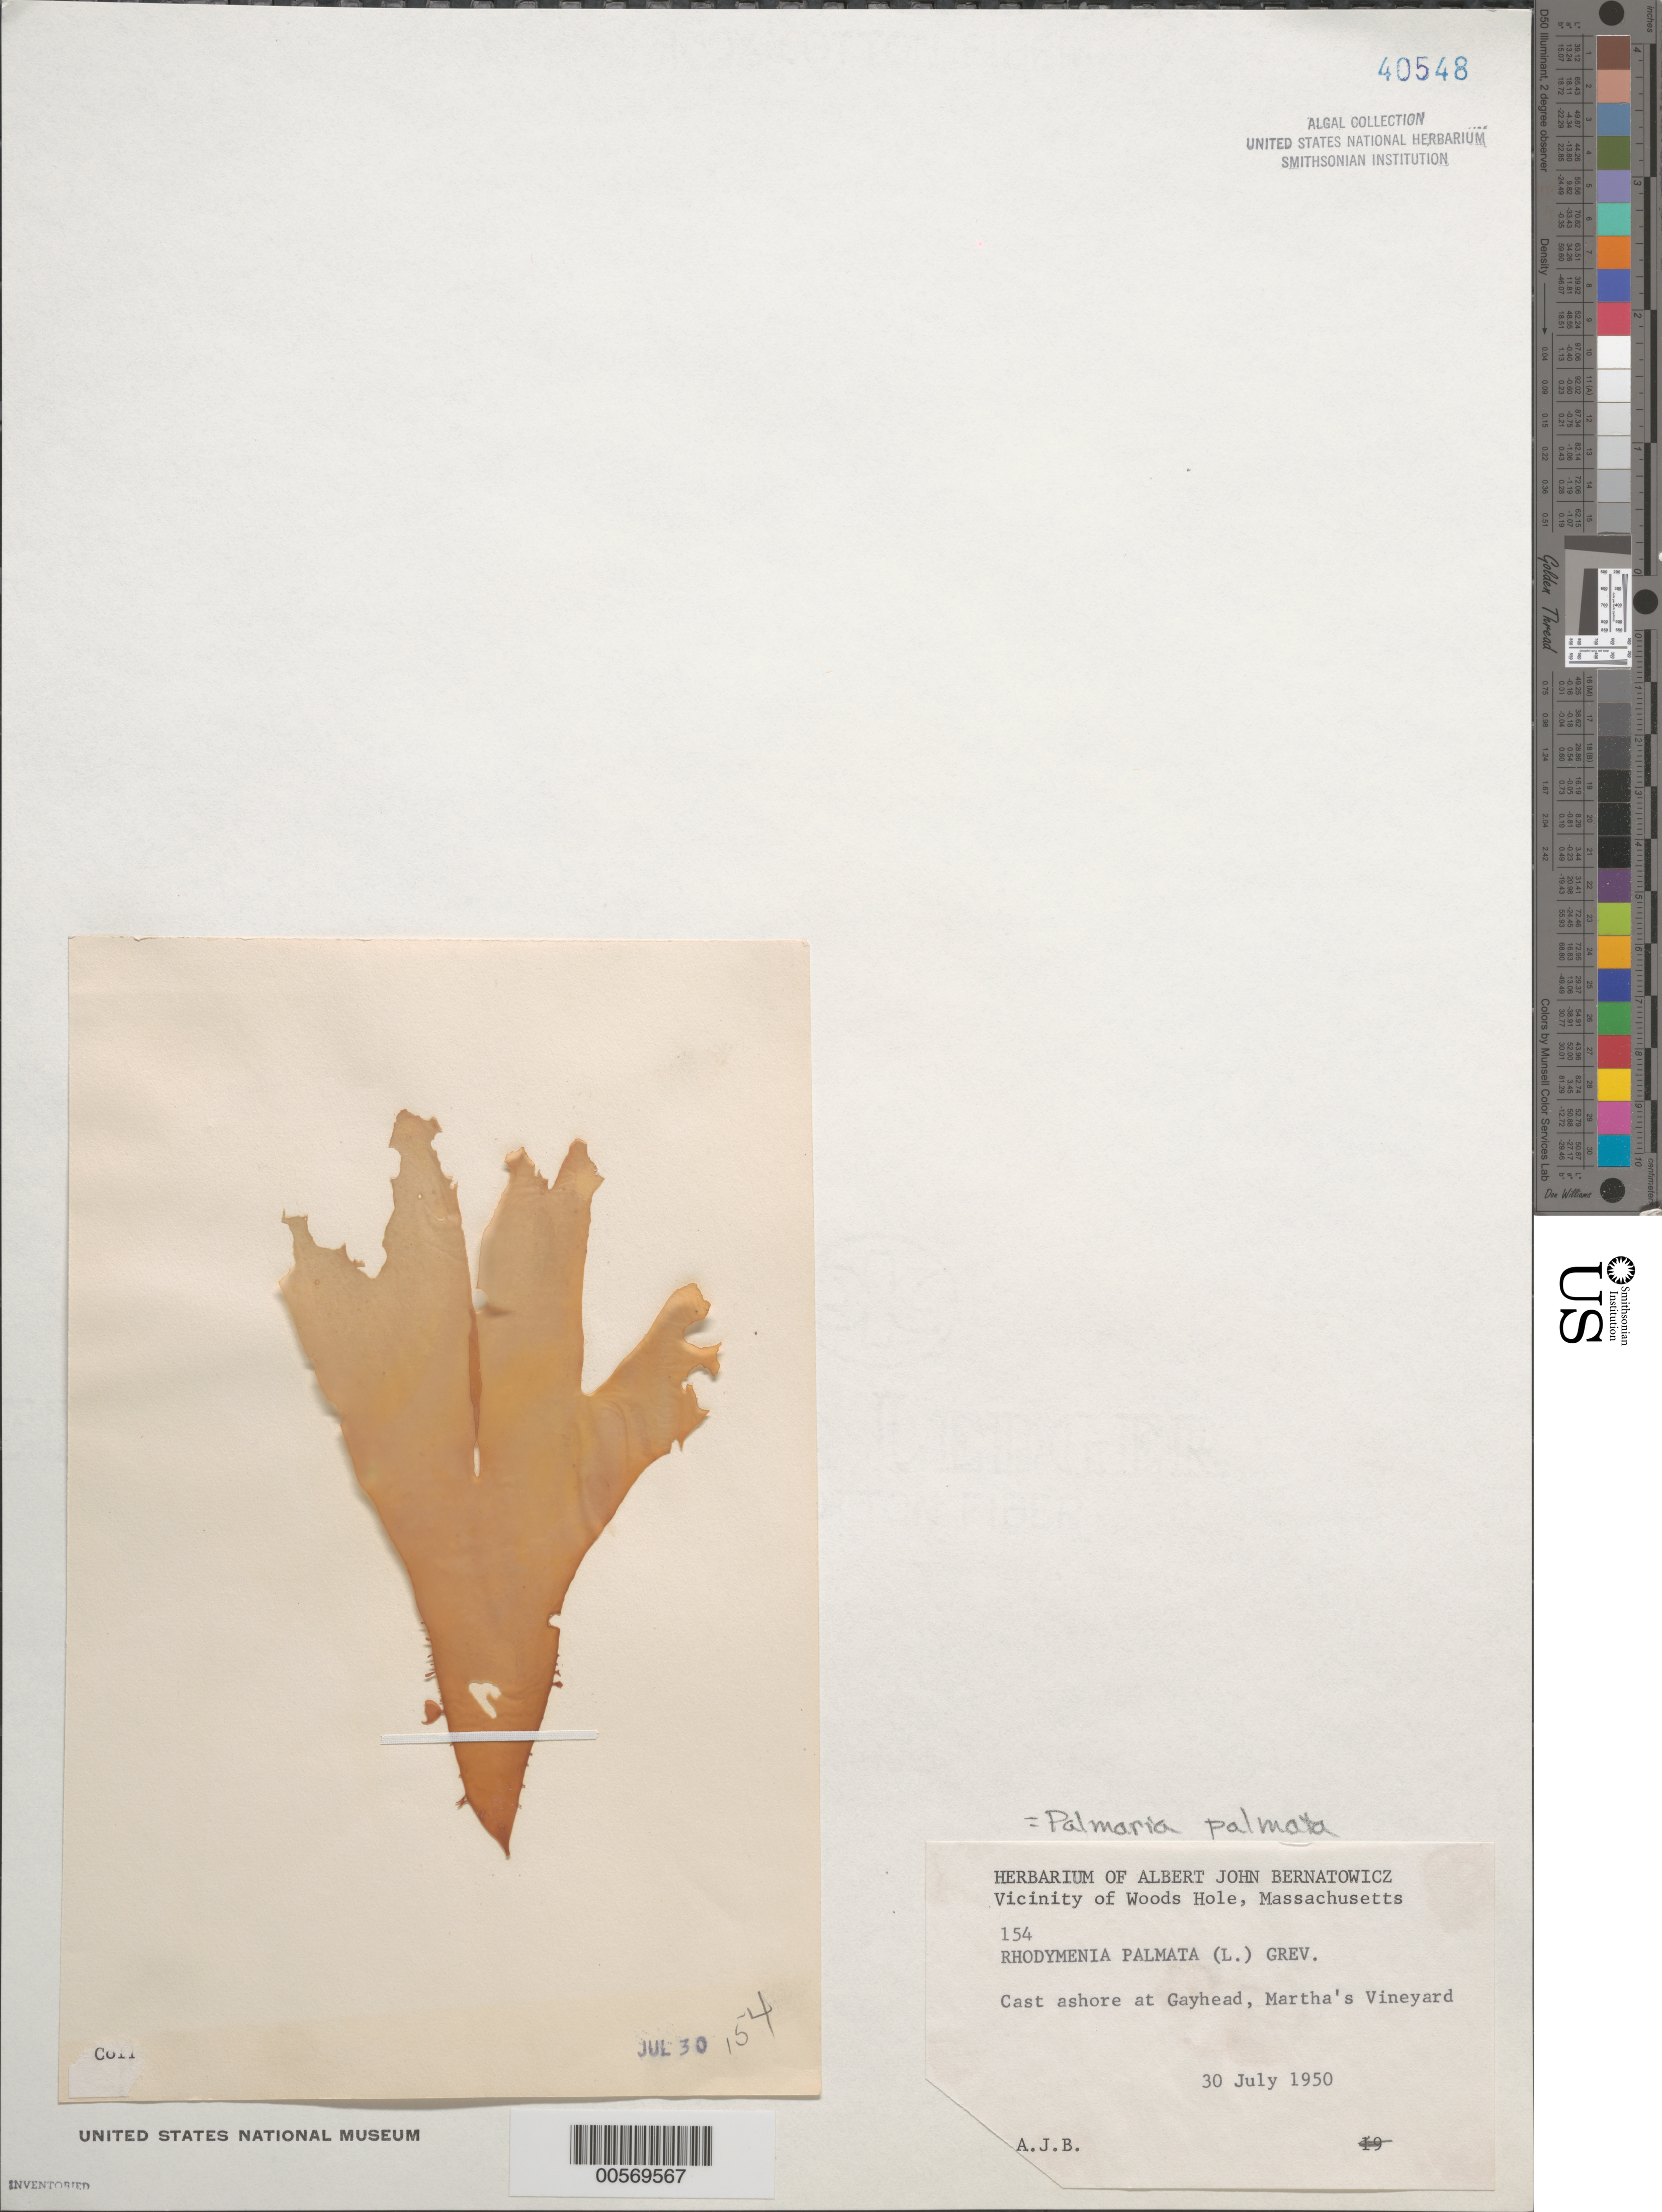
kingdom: Plantae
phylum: Rhodophyta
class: Florideophyceae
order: Palmariales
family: Palmariaceae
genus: Palmaria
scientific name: Palmaria palmata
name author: (L.) F. Weber & D. Mohr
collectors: A. Bernatowicz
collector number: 154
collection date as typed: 30 Jul 1950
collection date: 1950-07-30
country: United States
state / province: Massachusetts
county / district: Dukes County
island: Martha's Vineyard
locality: Gay Head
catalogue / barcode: US 40548